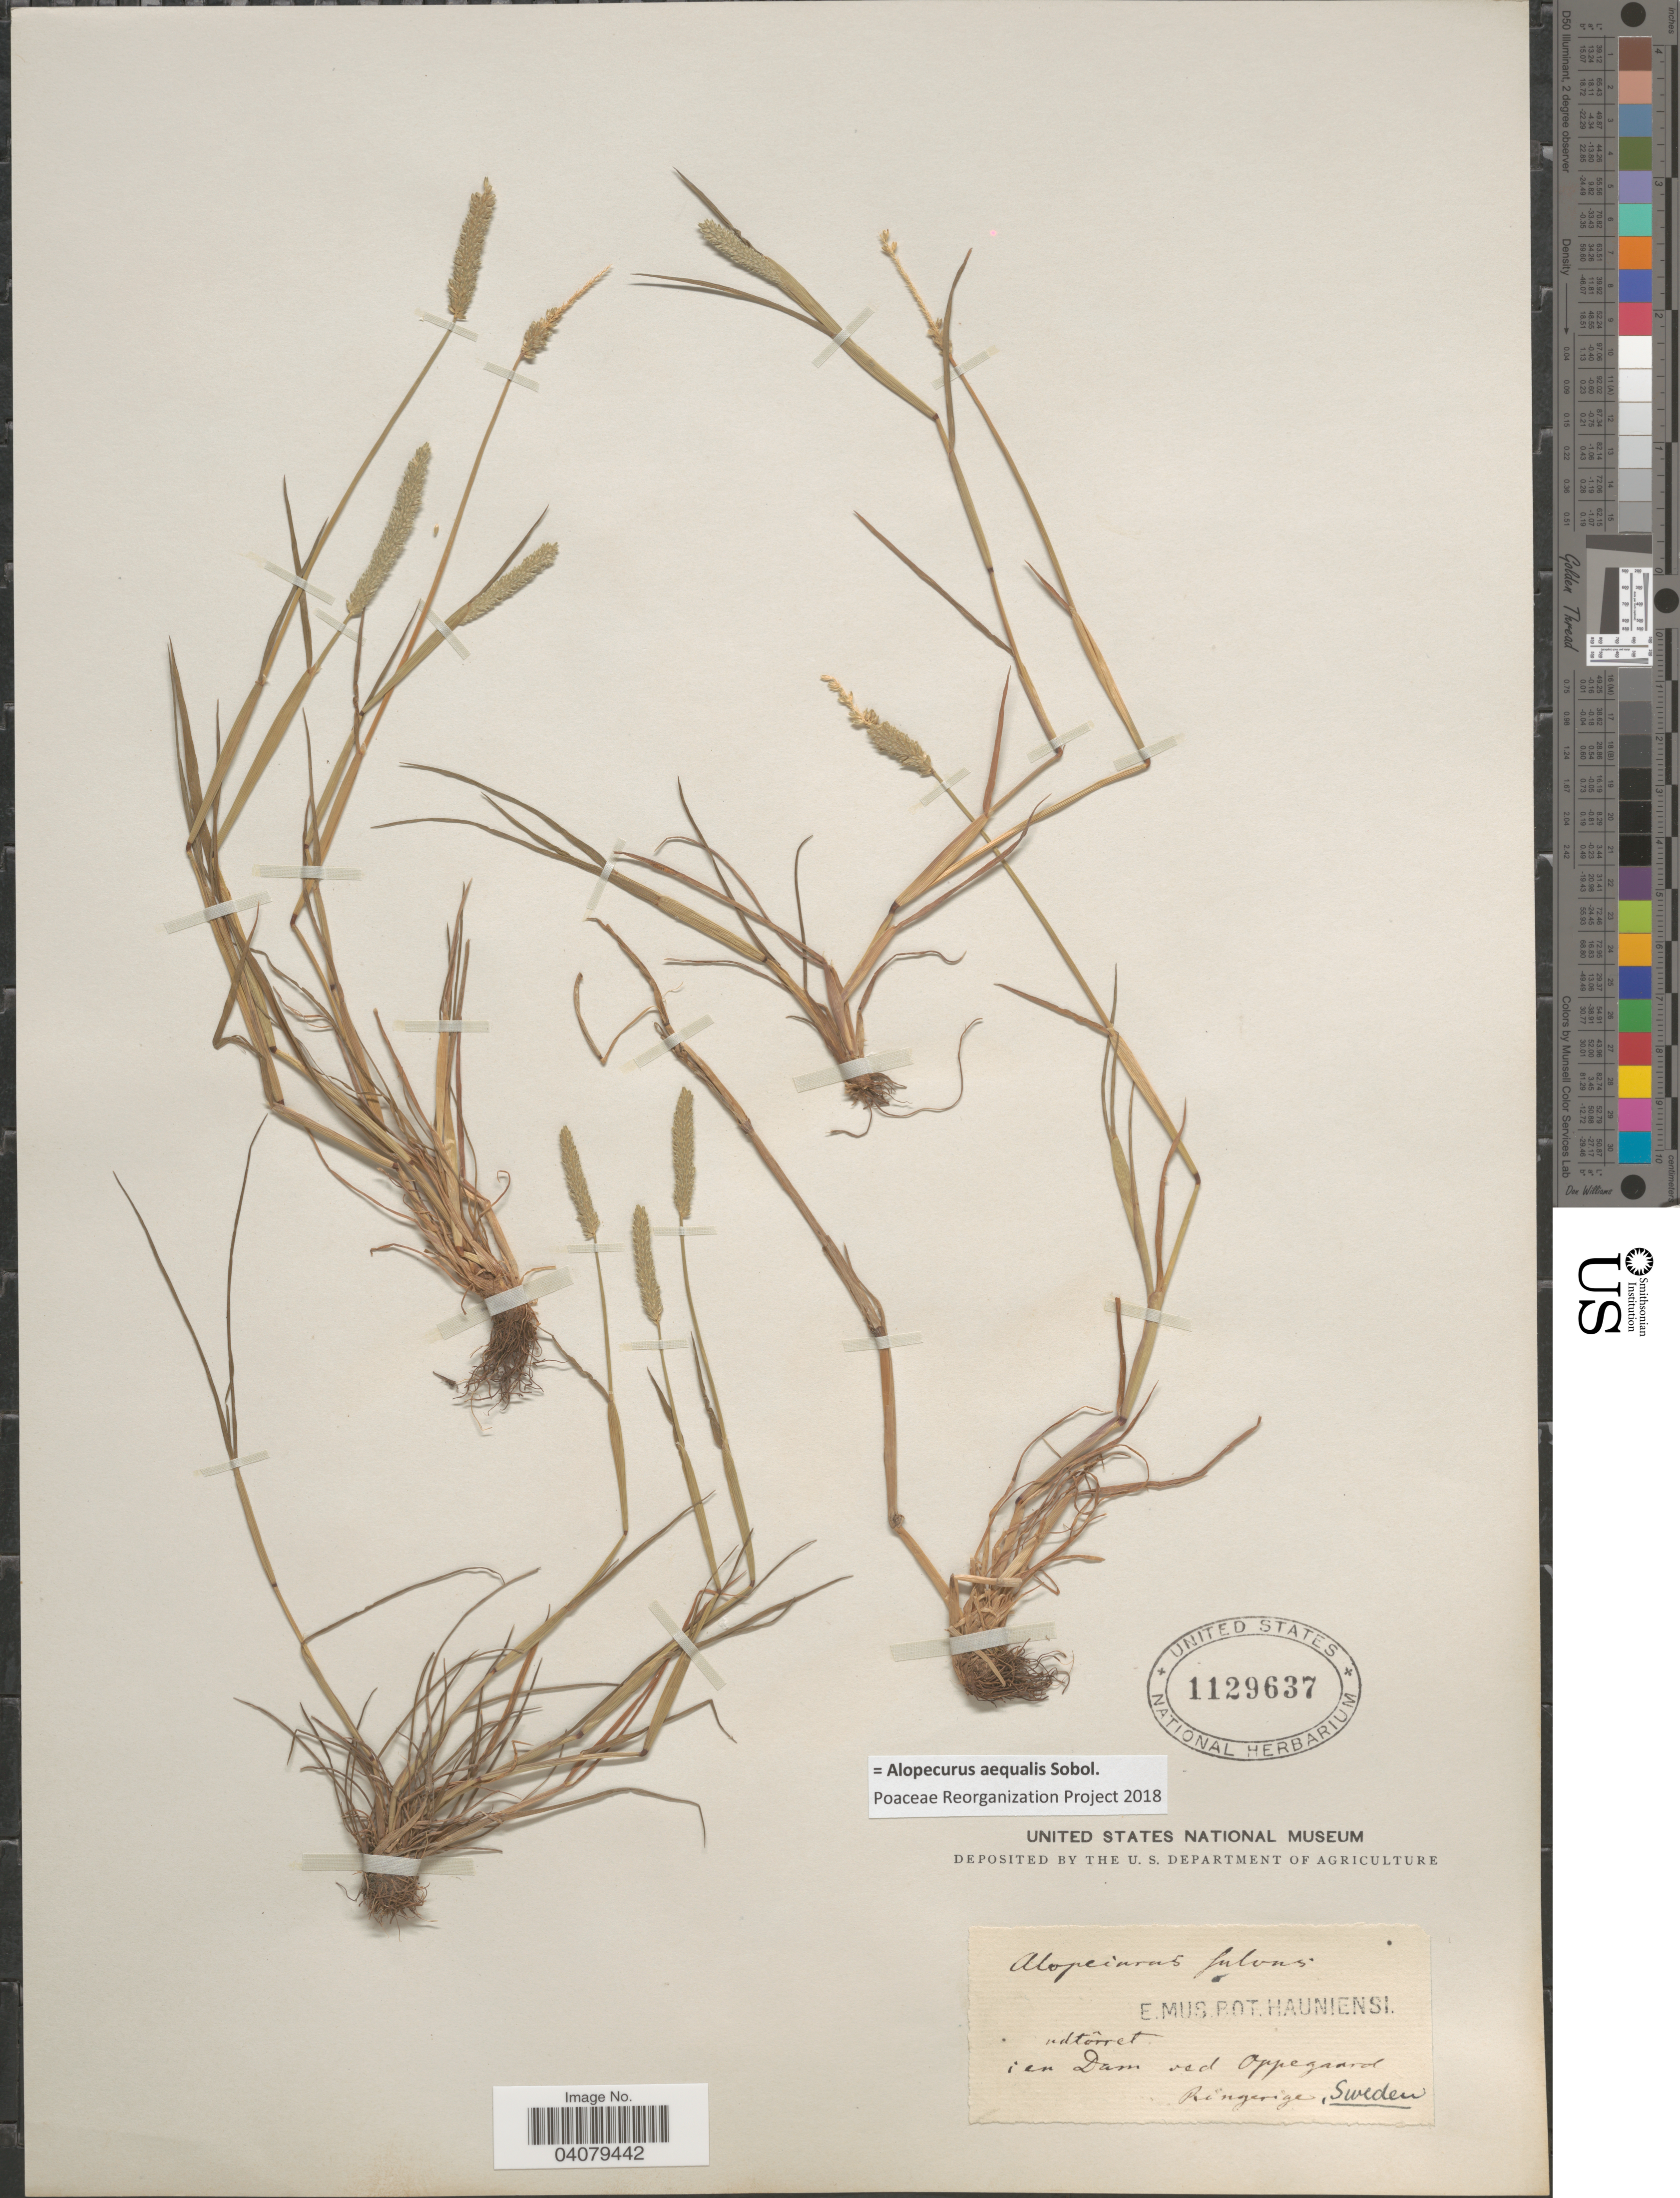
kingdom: Plantae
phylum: Tracheophyta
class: Liliopsida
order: Poales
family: Poaceae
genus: Alopecurus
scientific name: Alopecurus arundinaceus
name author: Poir.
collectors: ex Mus. Bot. Hauniense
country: Sweden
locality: Ien Dam ved Oppegaard, Ringerige.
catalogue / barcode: US 1129637